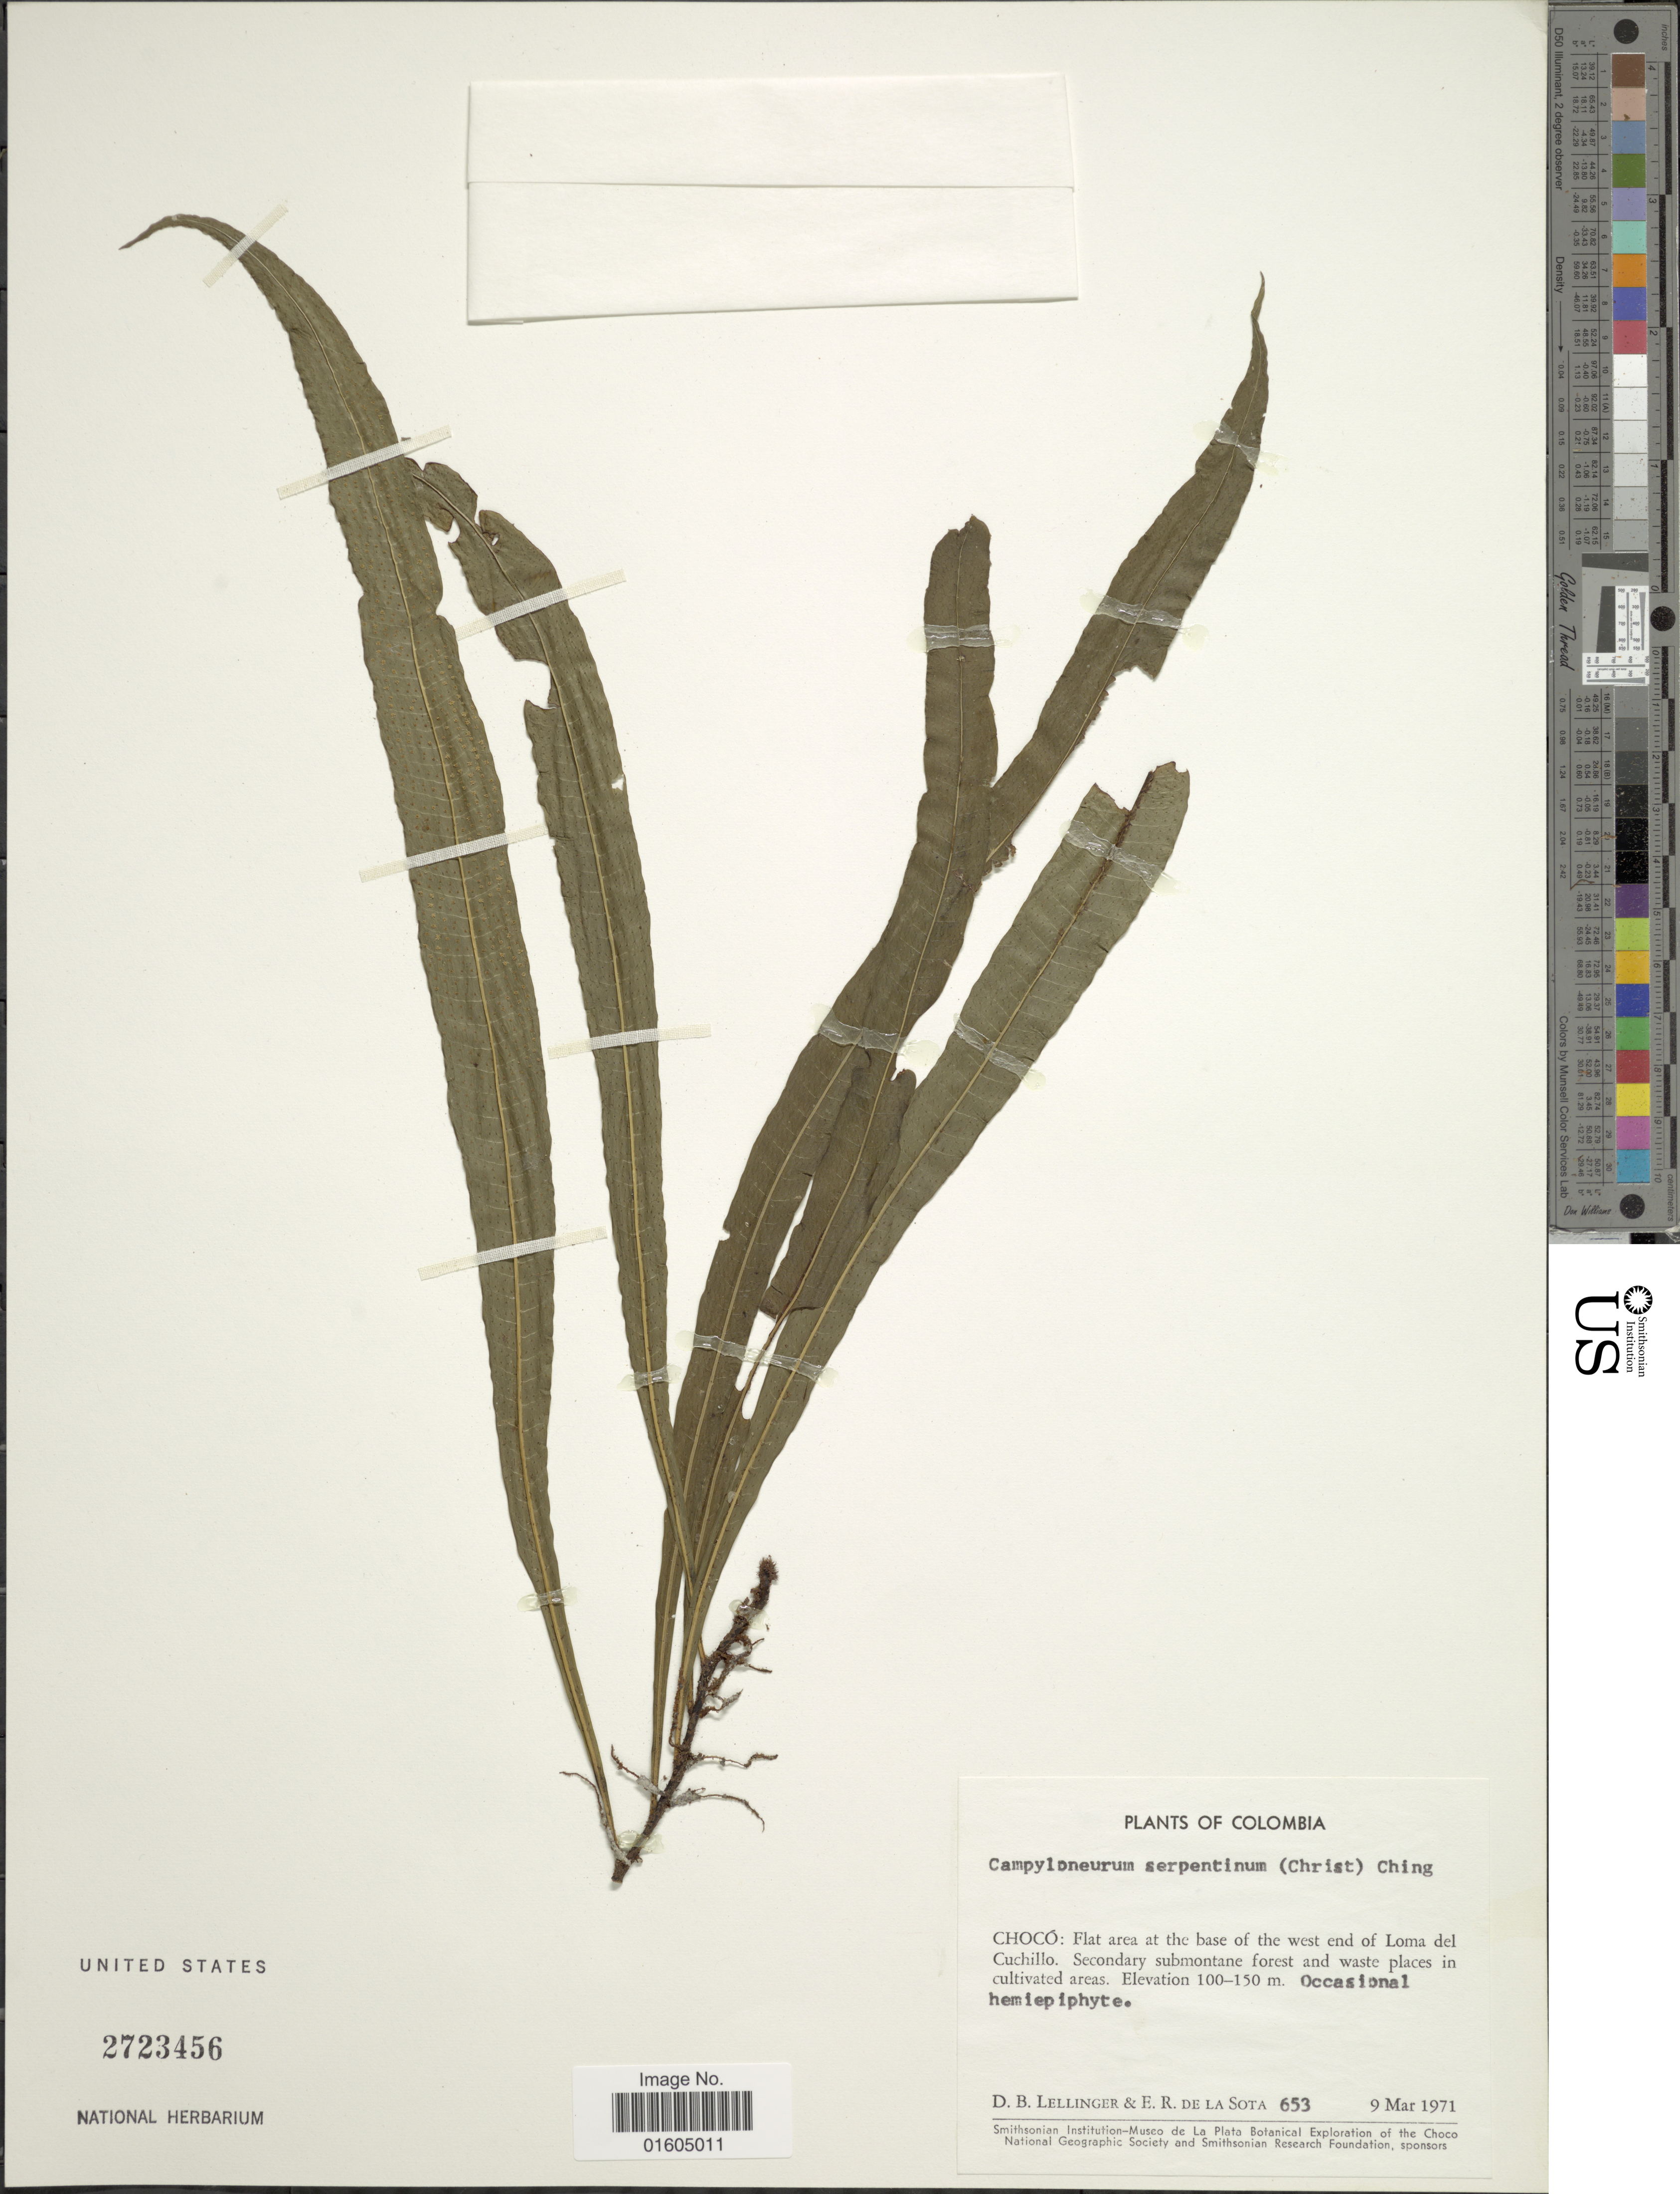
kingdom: Plantae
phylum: Tracheophyta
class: Polypodiopsida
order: Polypodiales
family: Polypodiaceae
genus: Campyloneurum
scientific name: Campyloneurum serpentinum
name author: (Christ) Ching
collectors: D. B. Lellinger & E. R. de la Sota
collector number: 653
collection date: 1971-03-09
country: Colombia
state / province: Chocó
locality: Colombia. Choco: Flat area at the base of the west end of Loma del Cuchillo. Secondary submontane forest and waste places in cultivated areas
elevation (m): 100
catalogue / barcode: US 2723456